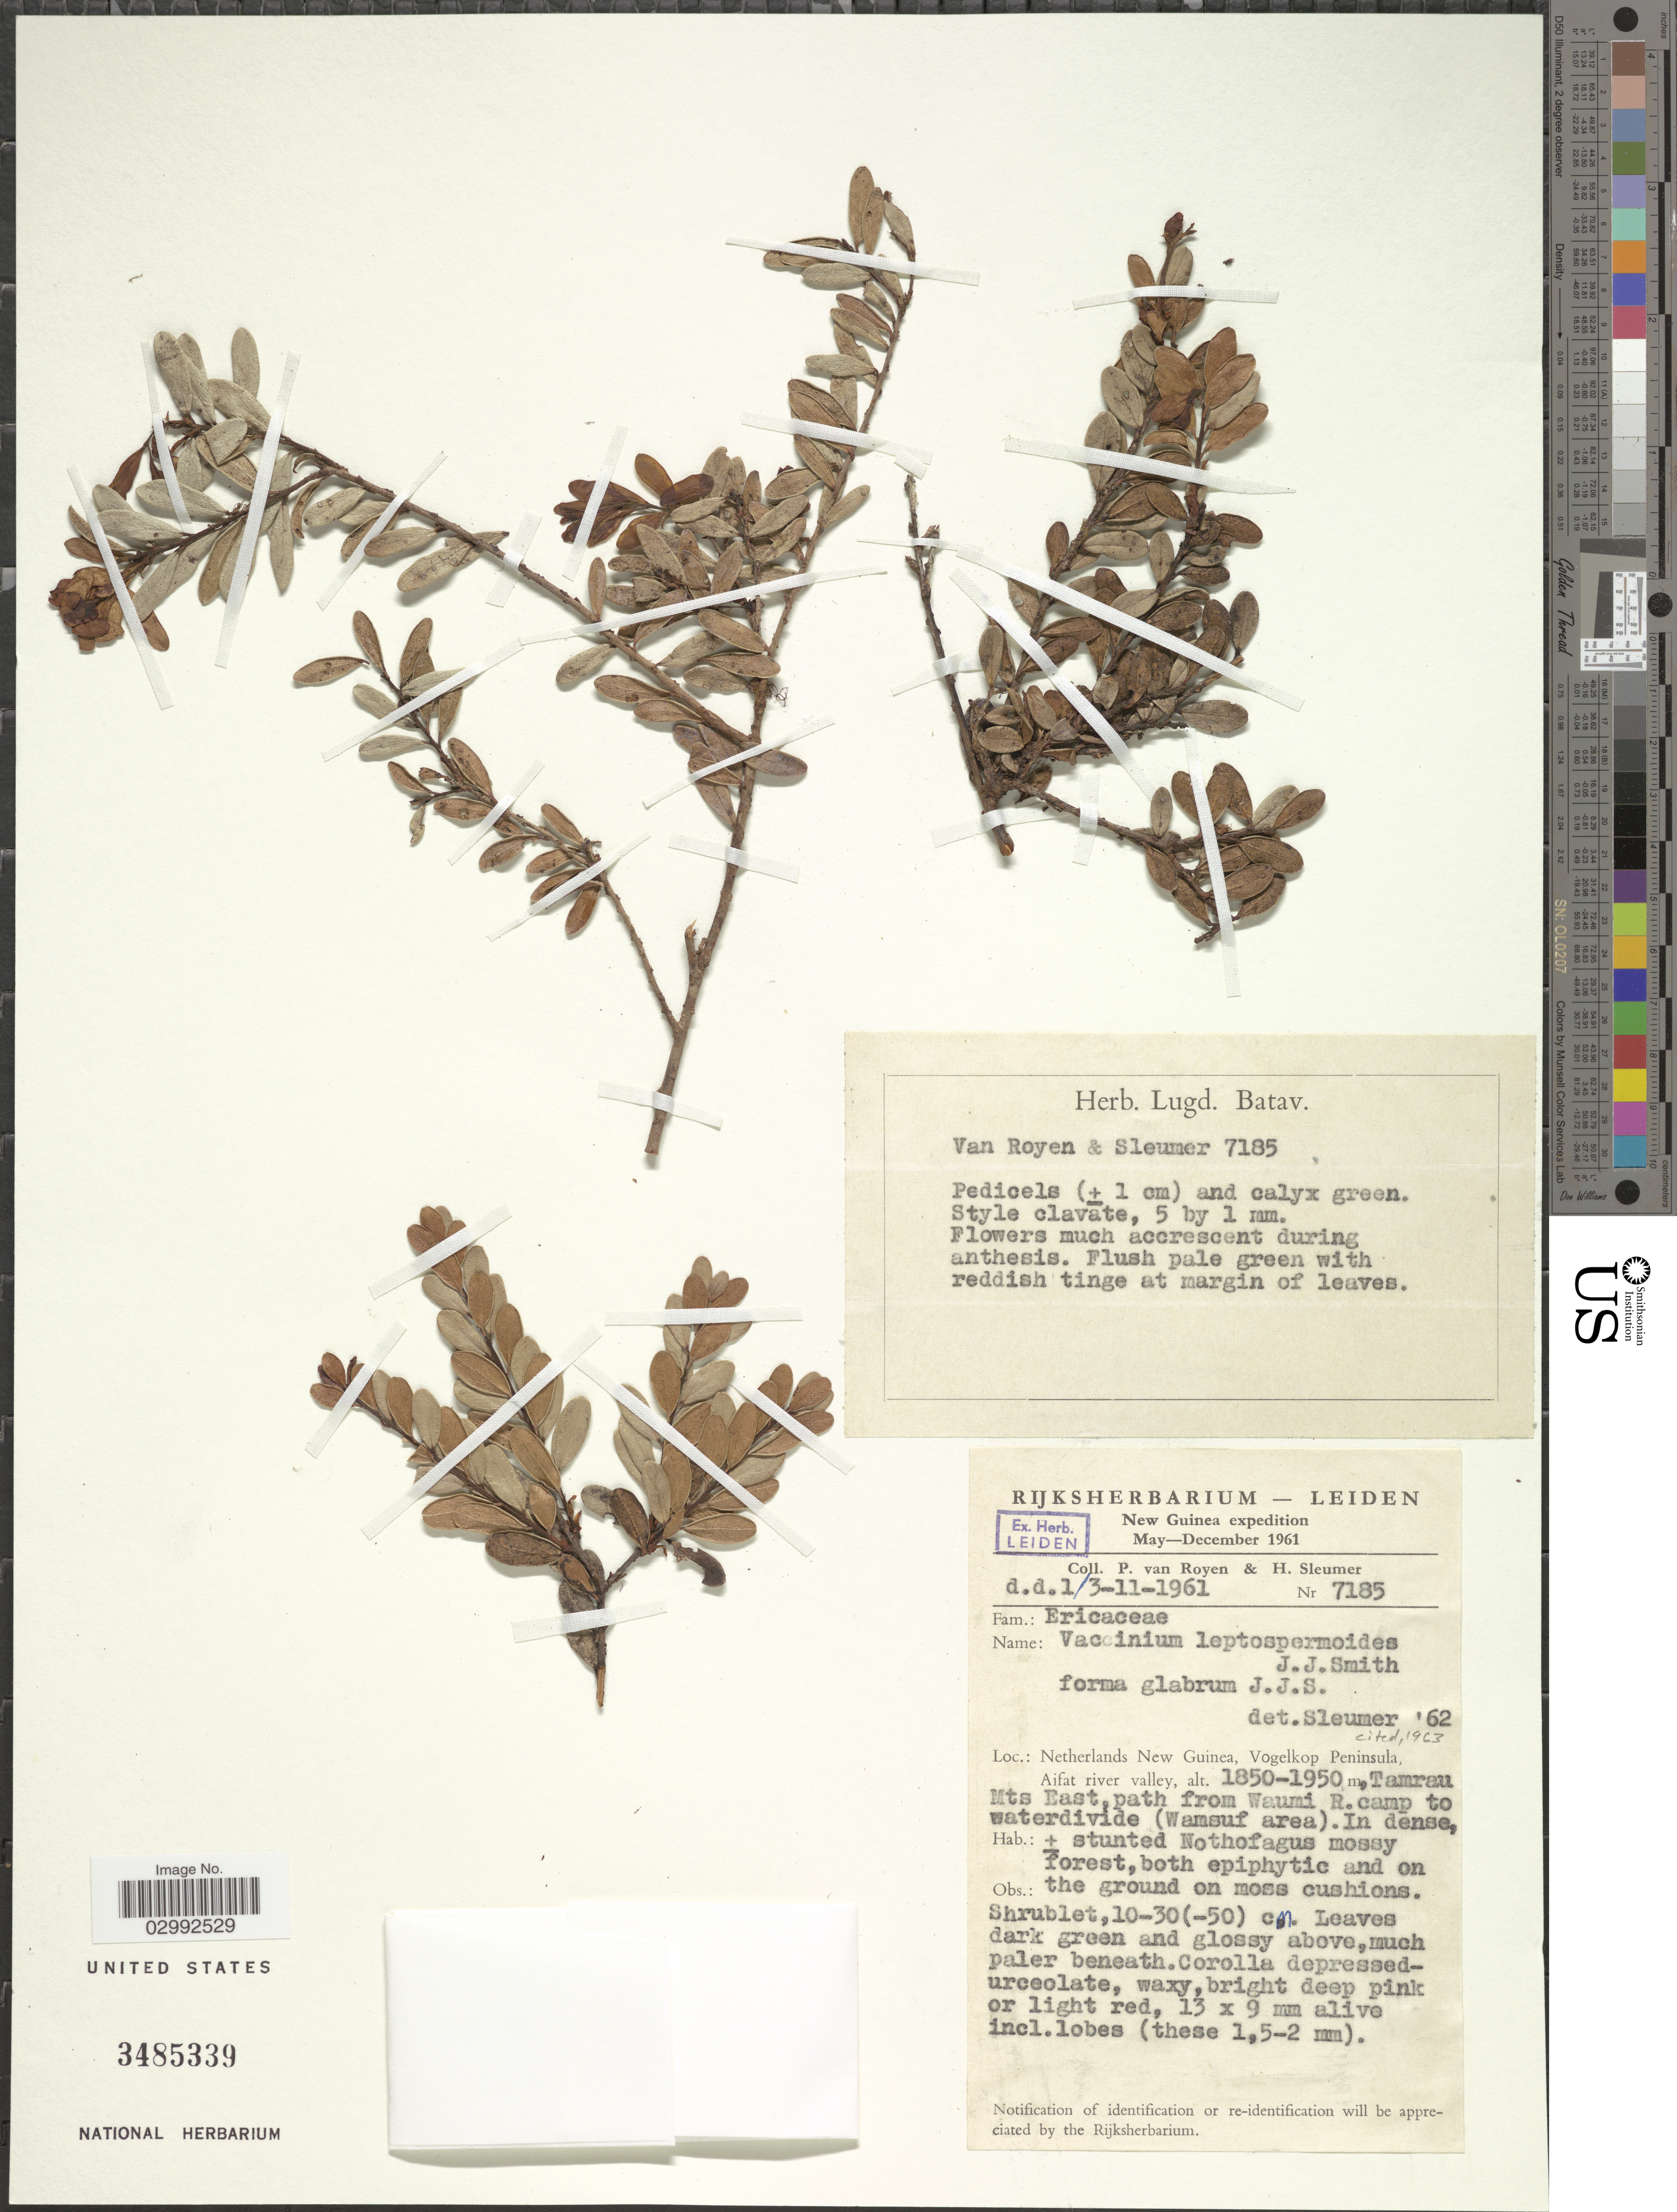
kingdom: Plantae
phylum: Tracheophyta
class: Magnoliopsida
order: Ericales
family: Ericaceae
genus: Vaccinium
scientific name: Vaccinium leptospermoides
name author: J.J. Sm.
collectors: P. van Royen & H. O. Sleumer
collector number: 7185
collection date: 1961-11-01/1961-11-03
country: Indonesia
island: New Guinea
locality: New Guinea, Netherlands New Guinea, Vogelkop Peninsula, Aifat river valley, Tamrau Mts East, path from Waumi R. camp to waterdivide (Wamsuf area).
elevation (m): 1850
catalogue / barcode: US 3485339